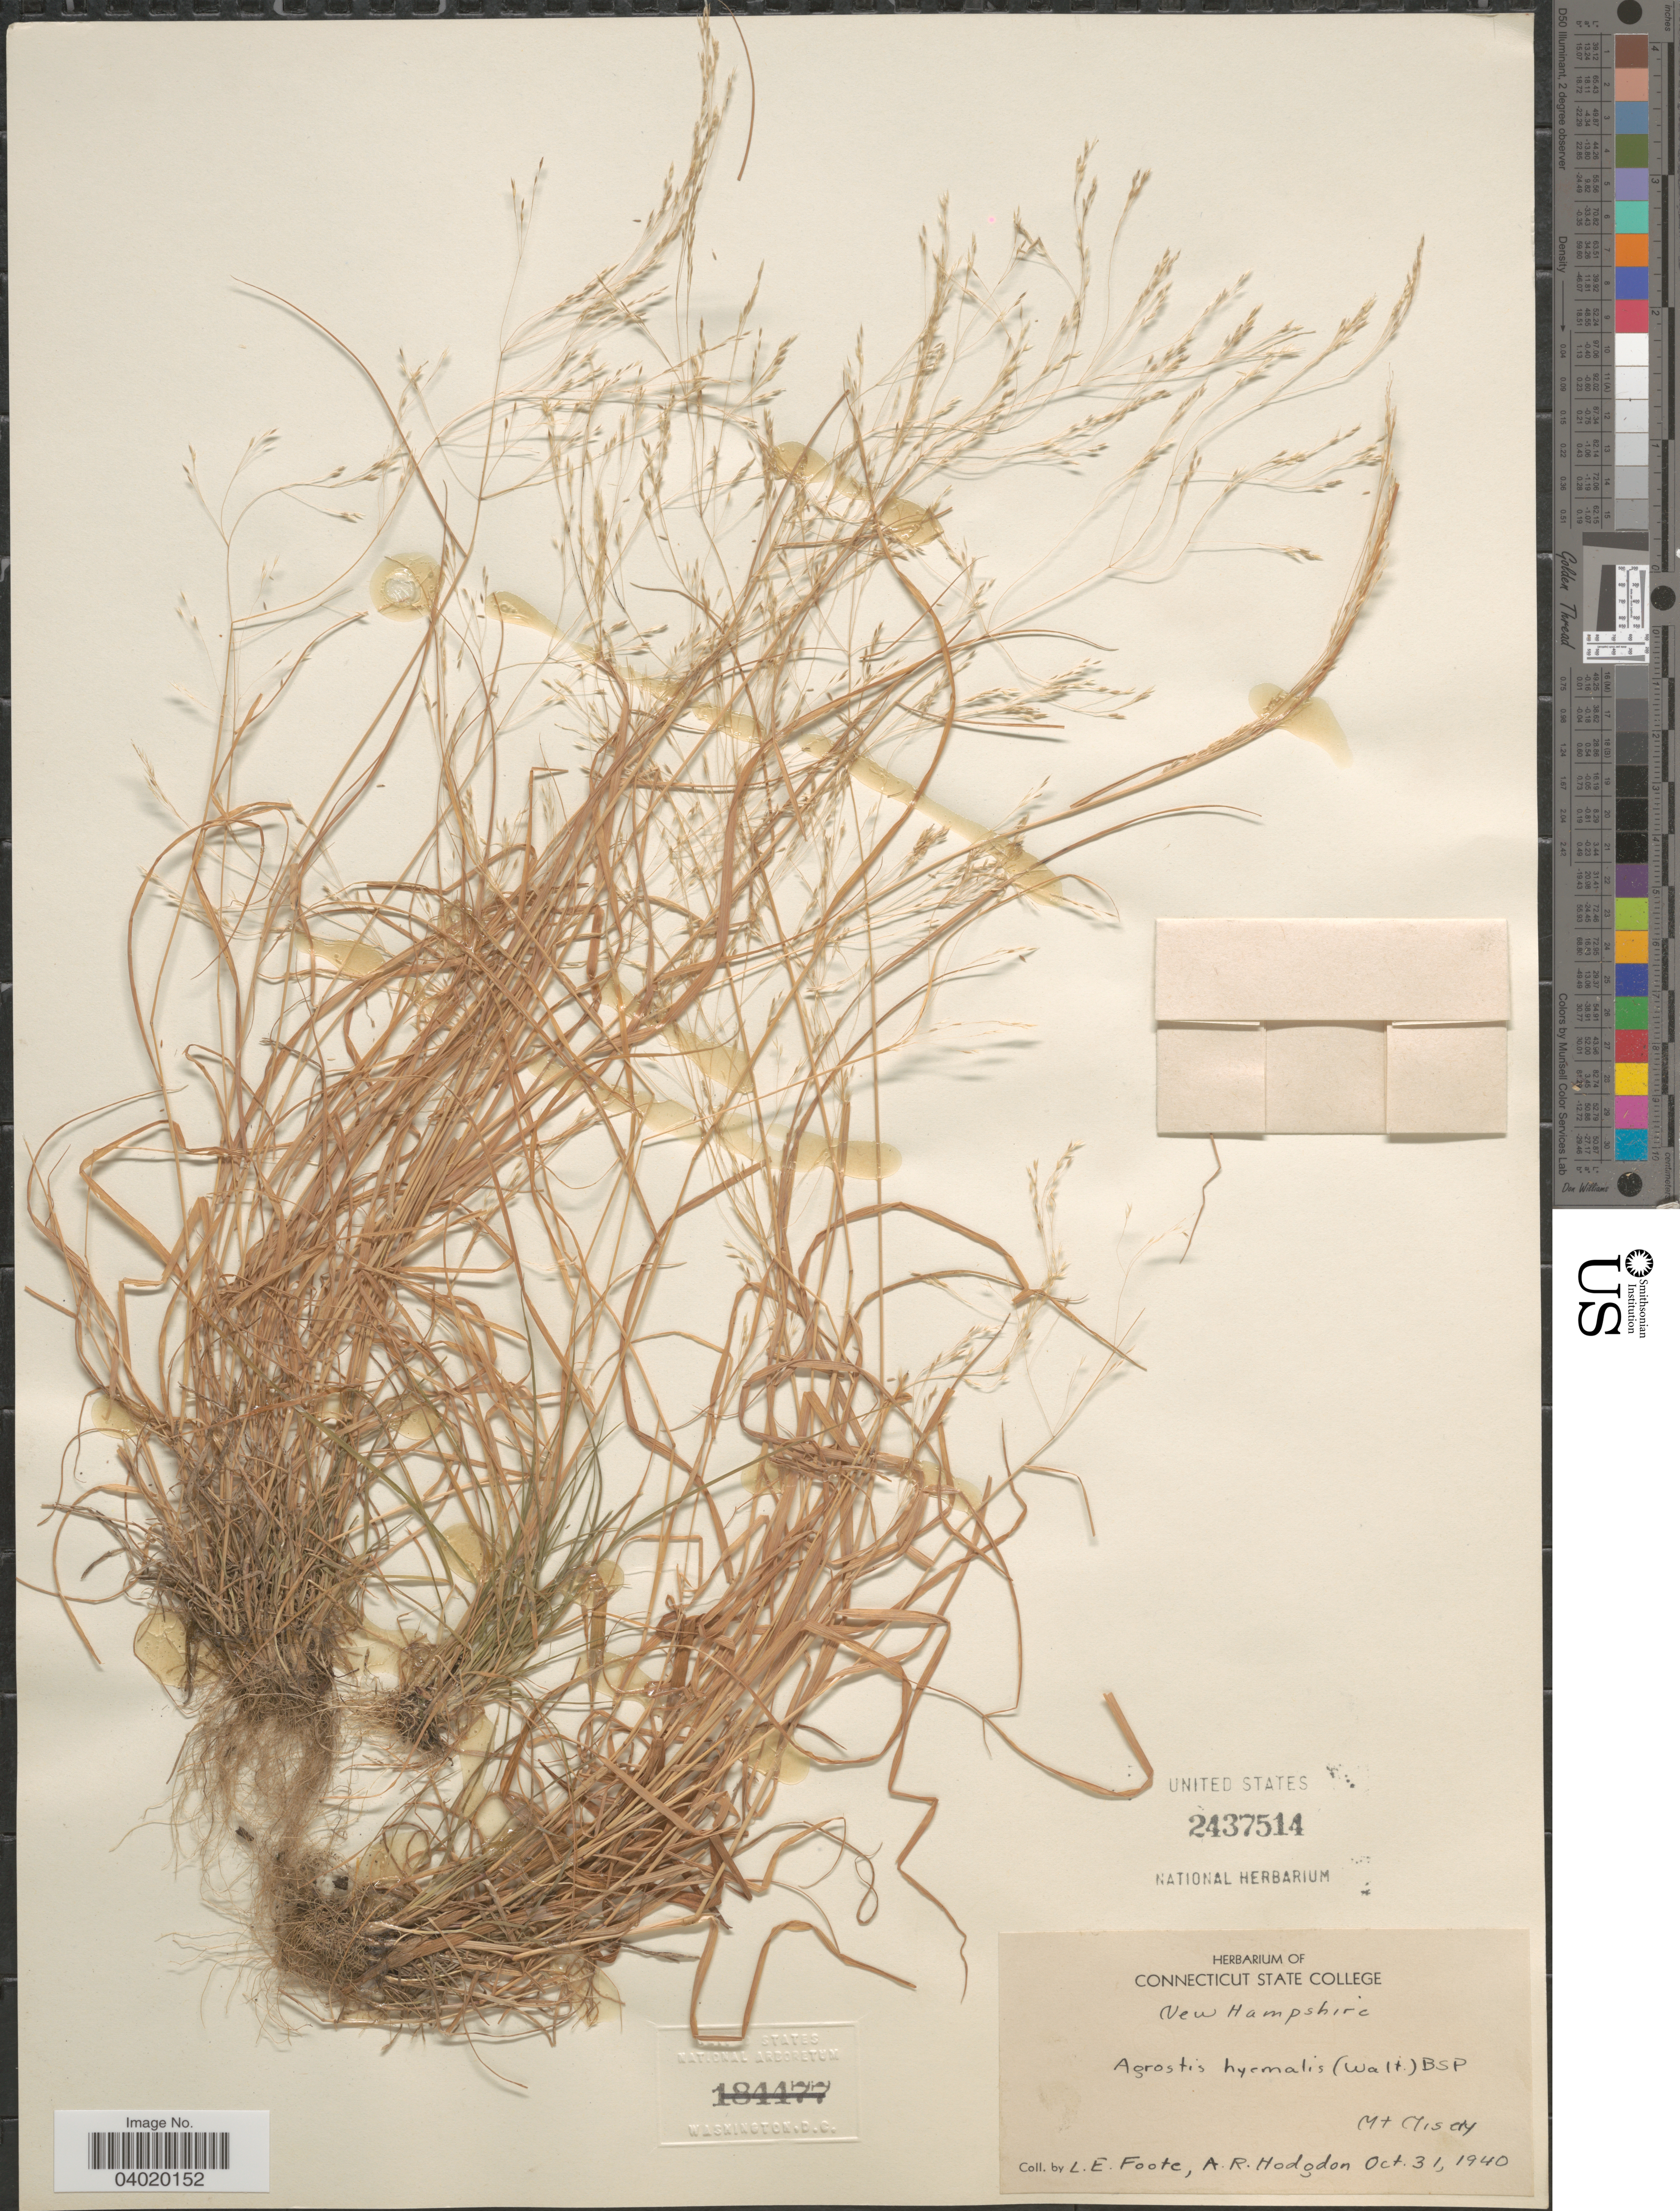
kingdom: Plantae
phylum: Tracheophyta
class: Liliopsida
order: Poales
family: Poaceae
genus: Agrostis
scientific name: Agrostis hyemalis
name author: (Walter) Britton et al.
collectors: L. Foote & A. R. Hodgdon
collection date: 1940-10-31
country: United States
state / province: New Hampshire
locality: Mt Misery.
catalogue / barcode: US 2437514